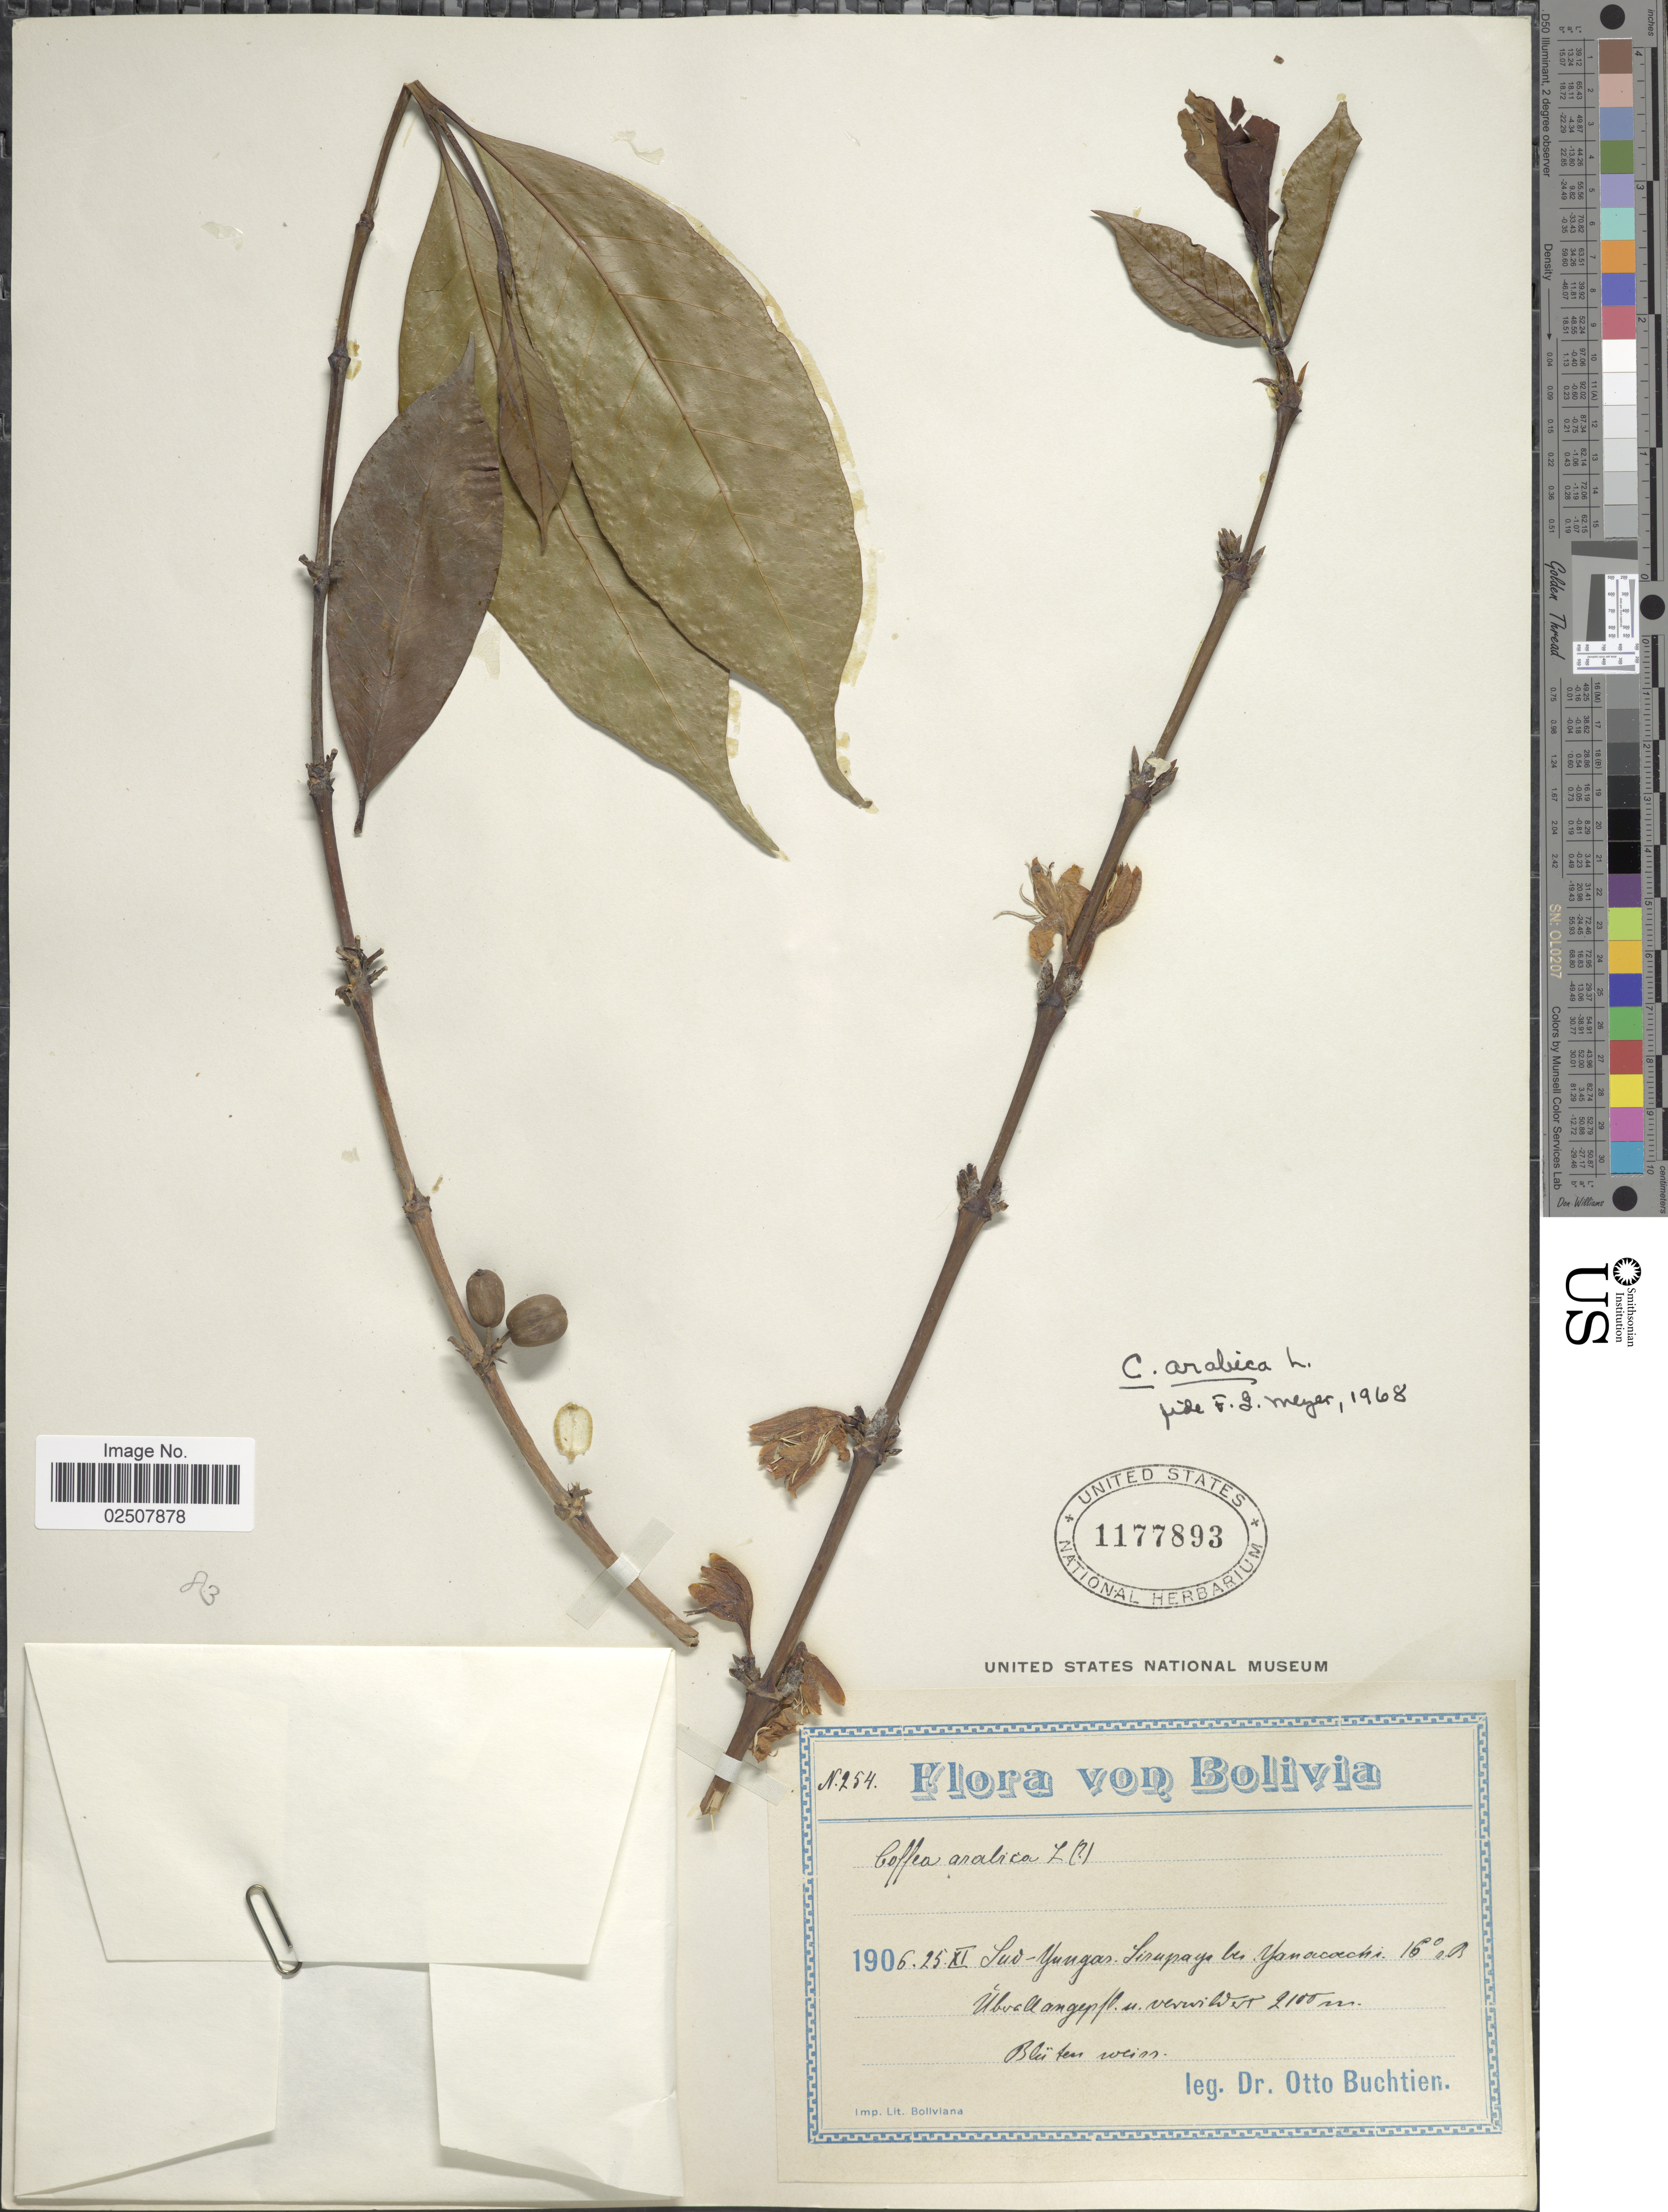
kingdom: Plantae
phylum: Tracheophyta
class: Magnoliopsida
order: Gentianales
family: Rubiaceae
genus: Coffea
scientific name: Coffea arabica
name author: L.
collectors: O. Buchtien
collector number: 254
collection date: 1906-11-25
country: Bolivia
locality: Sud-Yungas Sirupaye bei Yanacochi 16° B.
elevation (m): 2100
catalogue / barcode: US 1177893